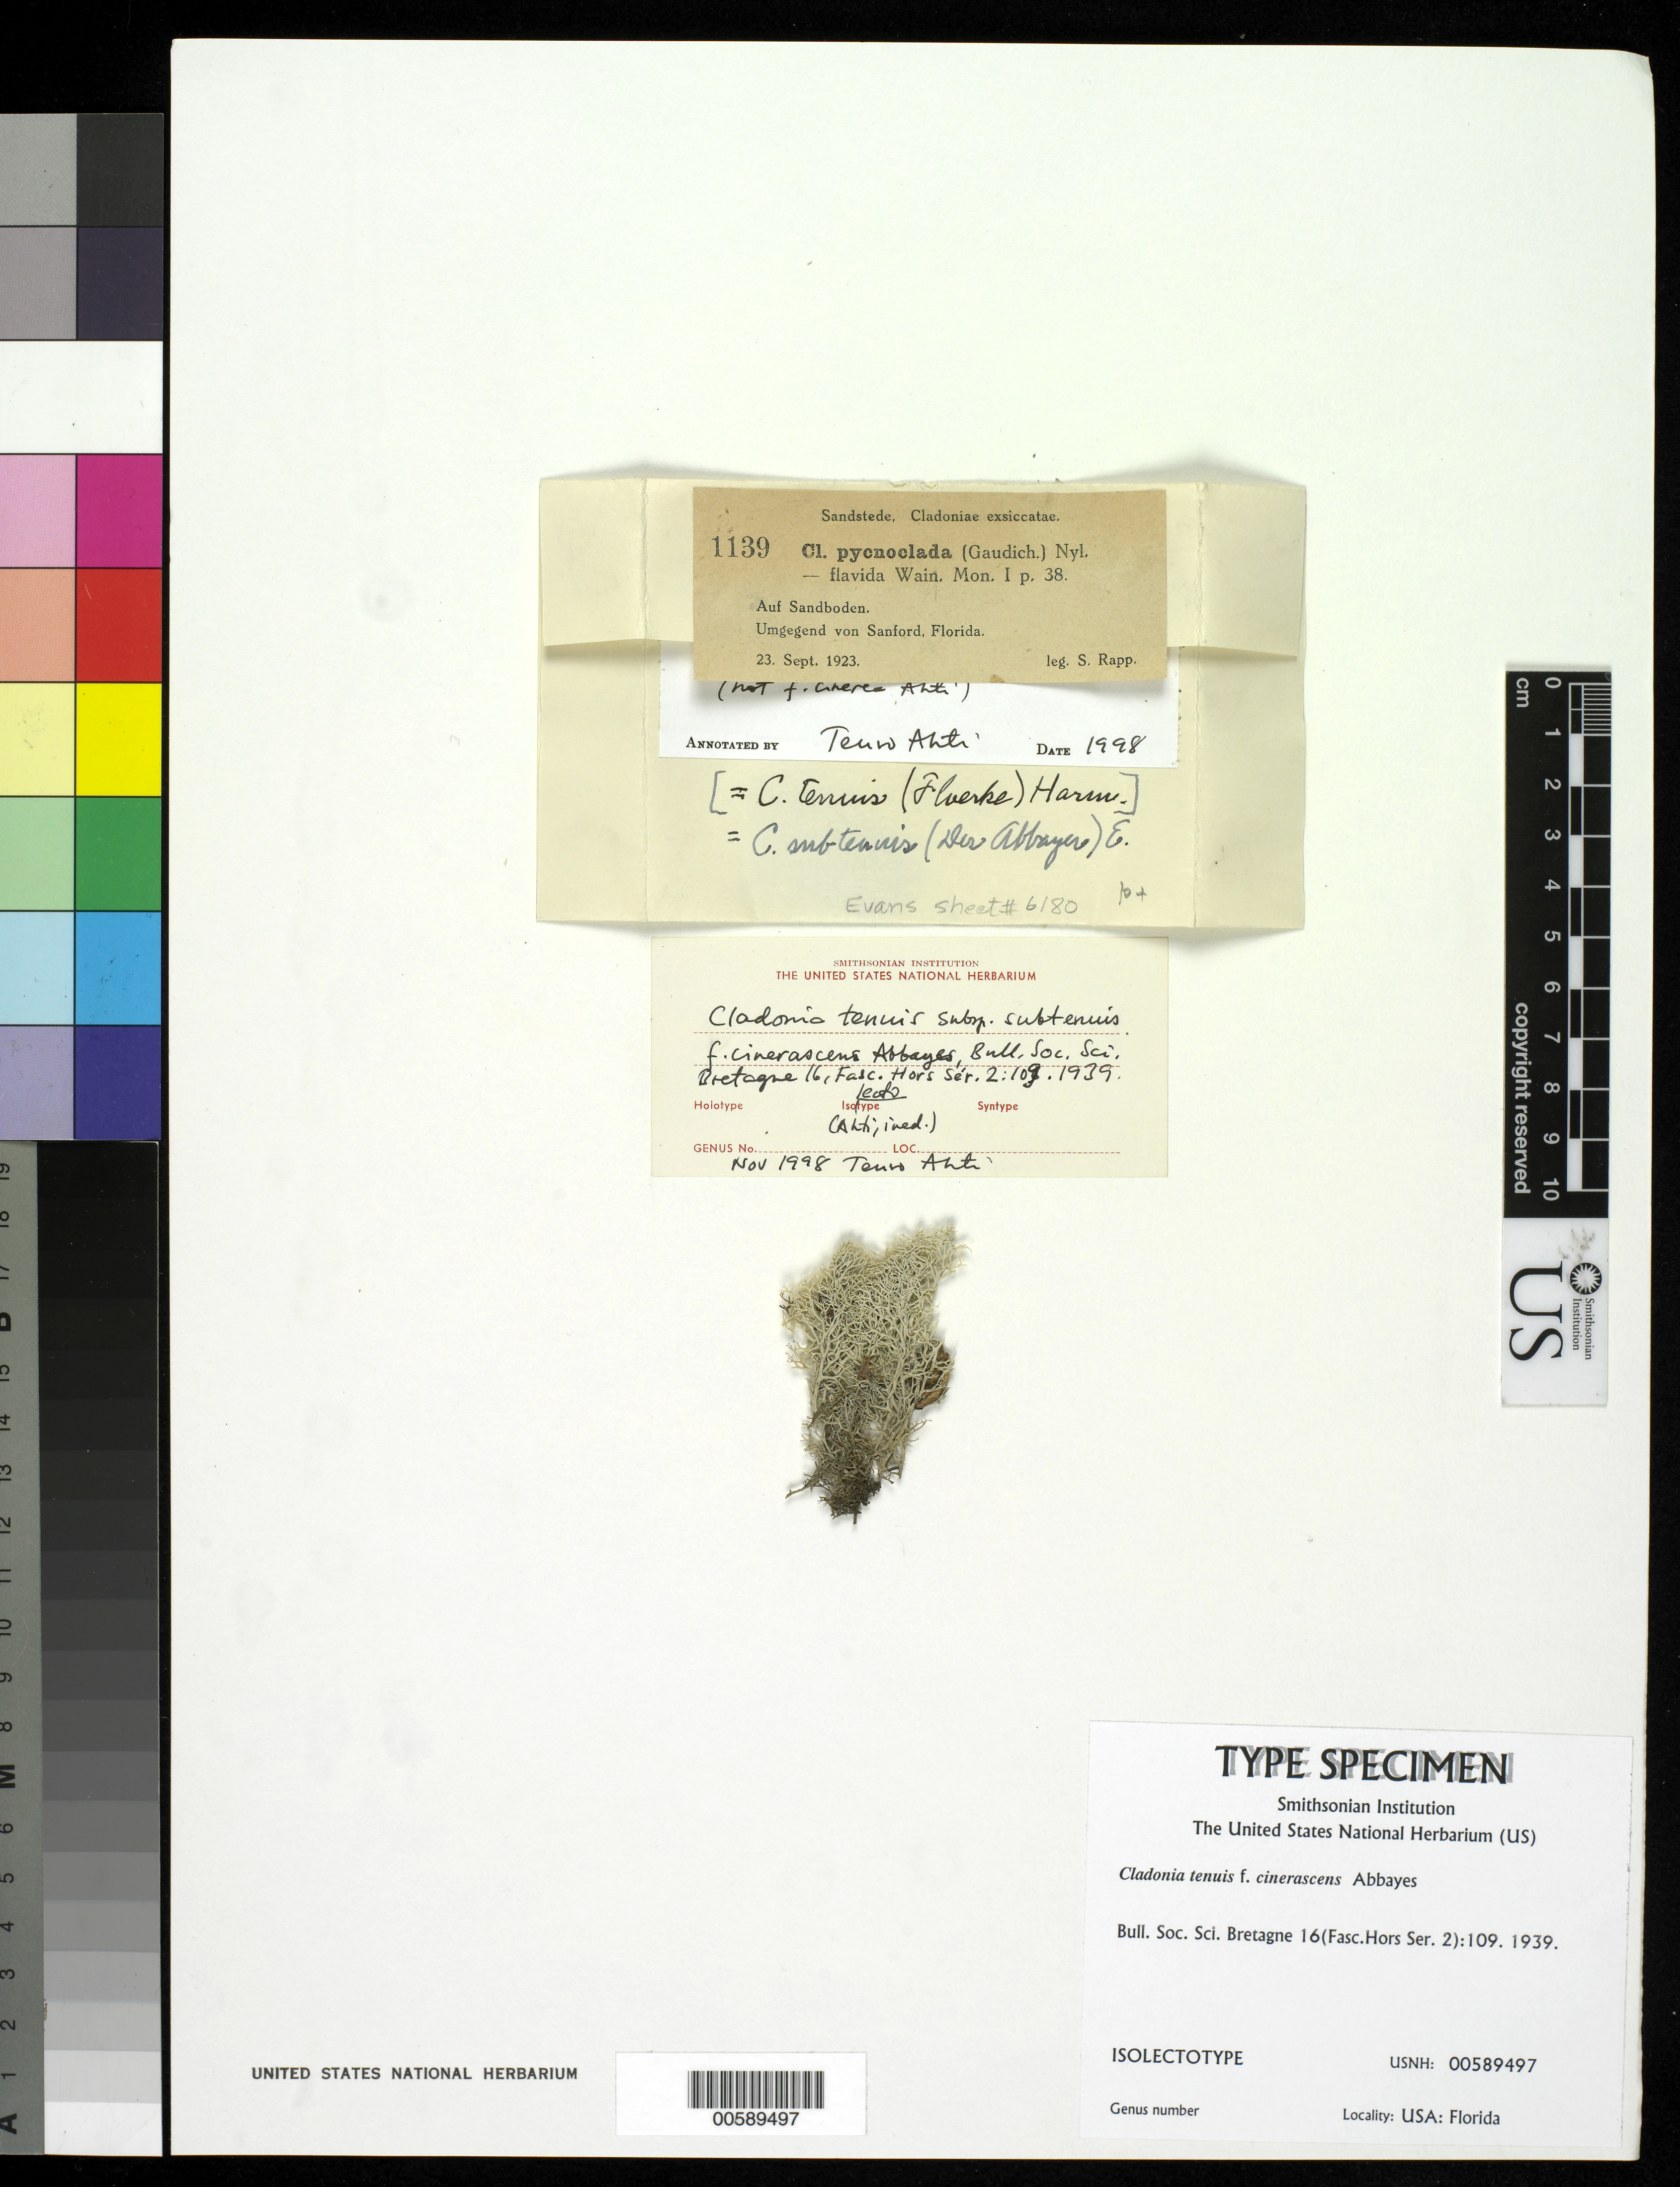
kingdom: Fungi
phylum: Ascomycota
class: Lecanoromycetes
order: Lecanorales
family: Cladoniaceae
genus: Cladonia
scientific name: Cladonia tenuis f. cinerascens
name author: Abbayes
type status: Isolectotype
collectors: S. Rapp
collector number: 1139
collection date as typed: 23 Sep 1923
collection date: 1923-09-23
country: United States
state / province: Florida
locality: Umgegend von Sanford. [The surroundings of Sanford.].